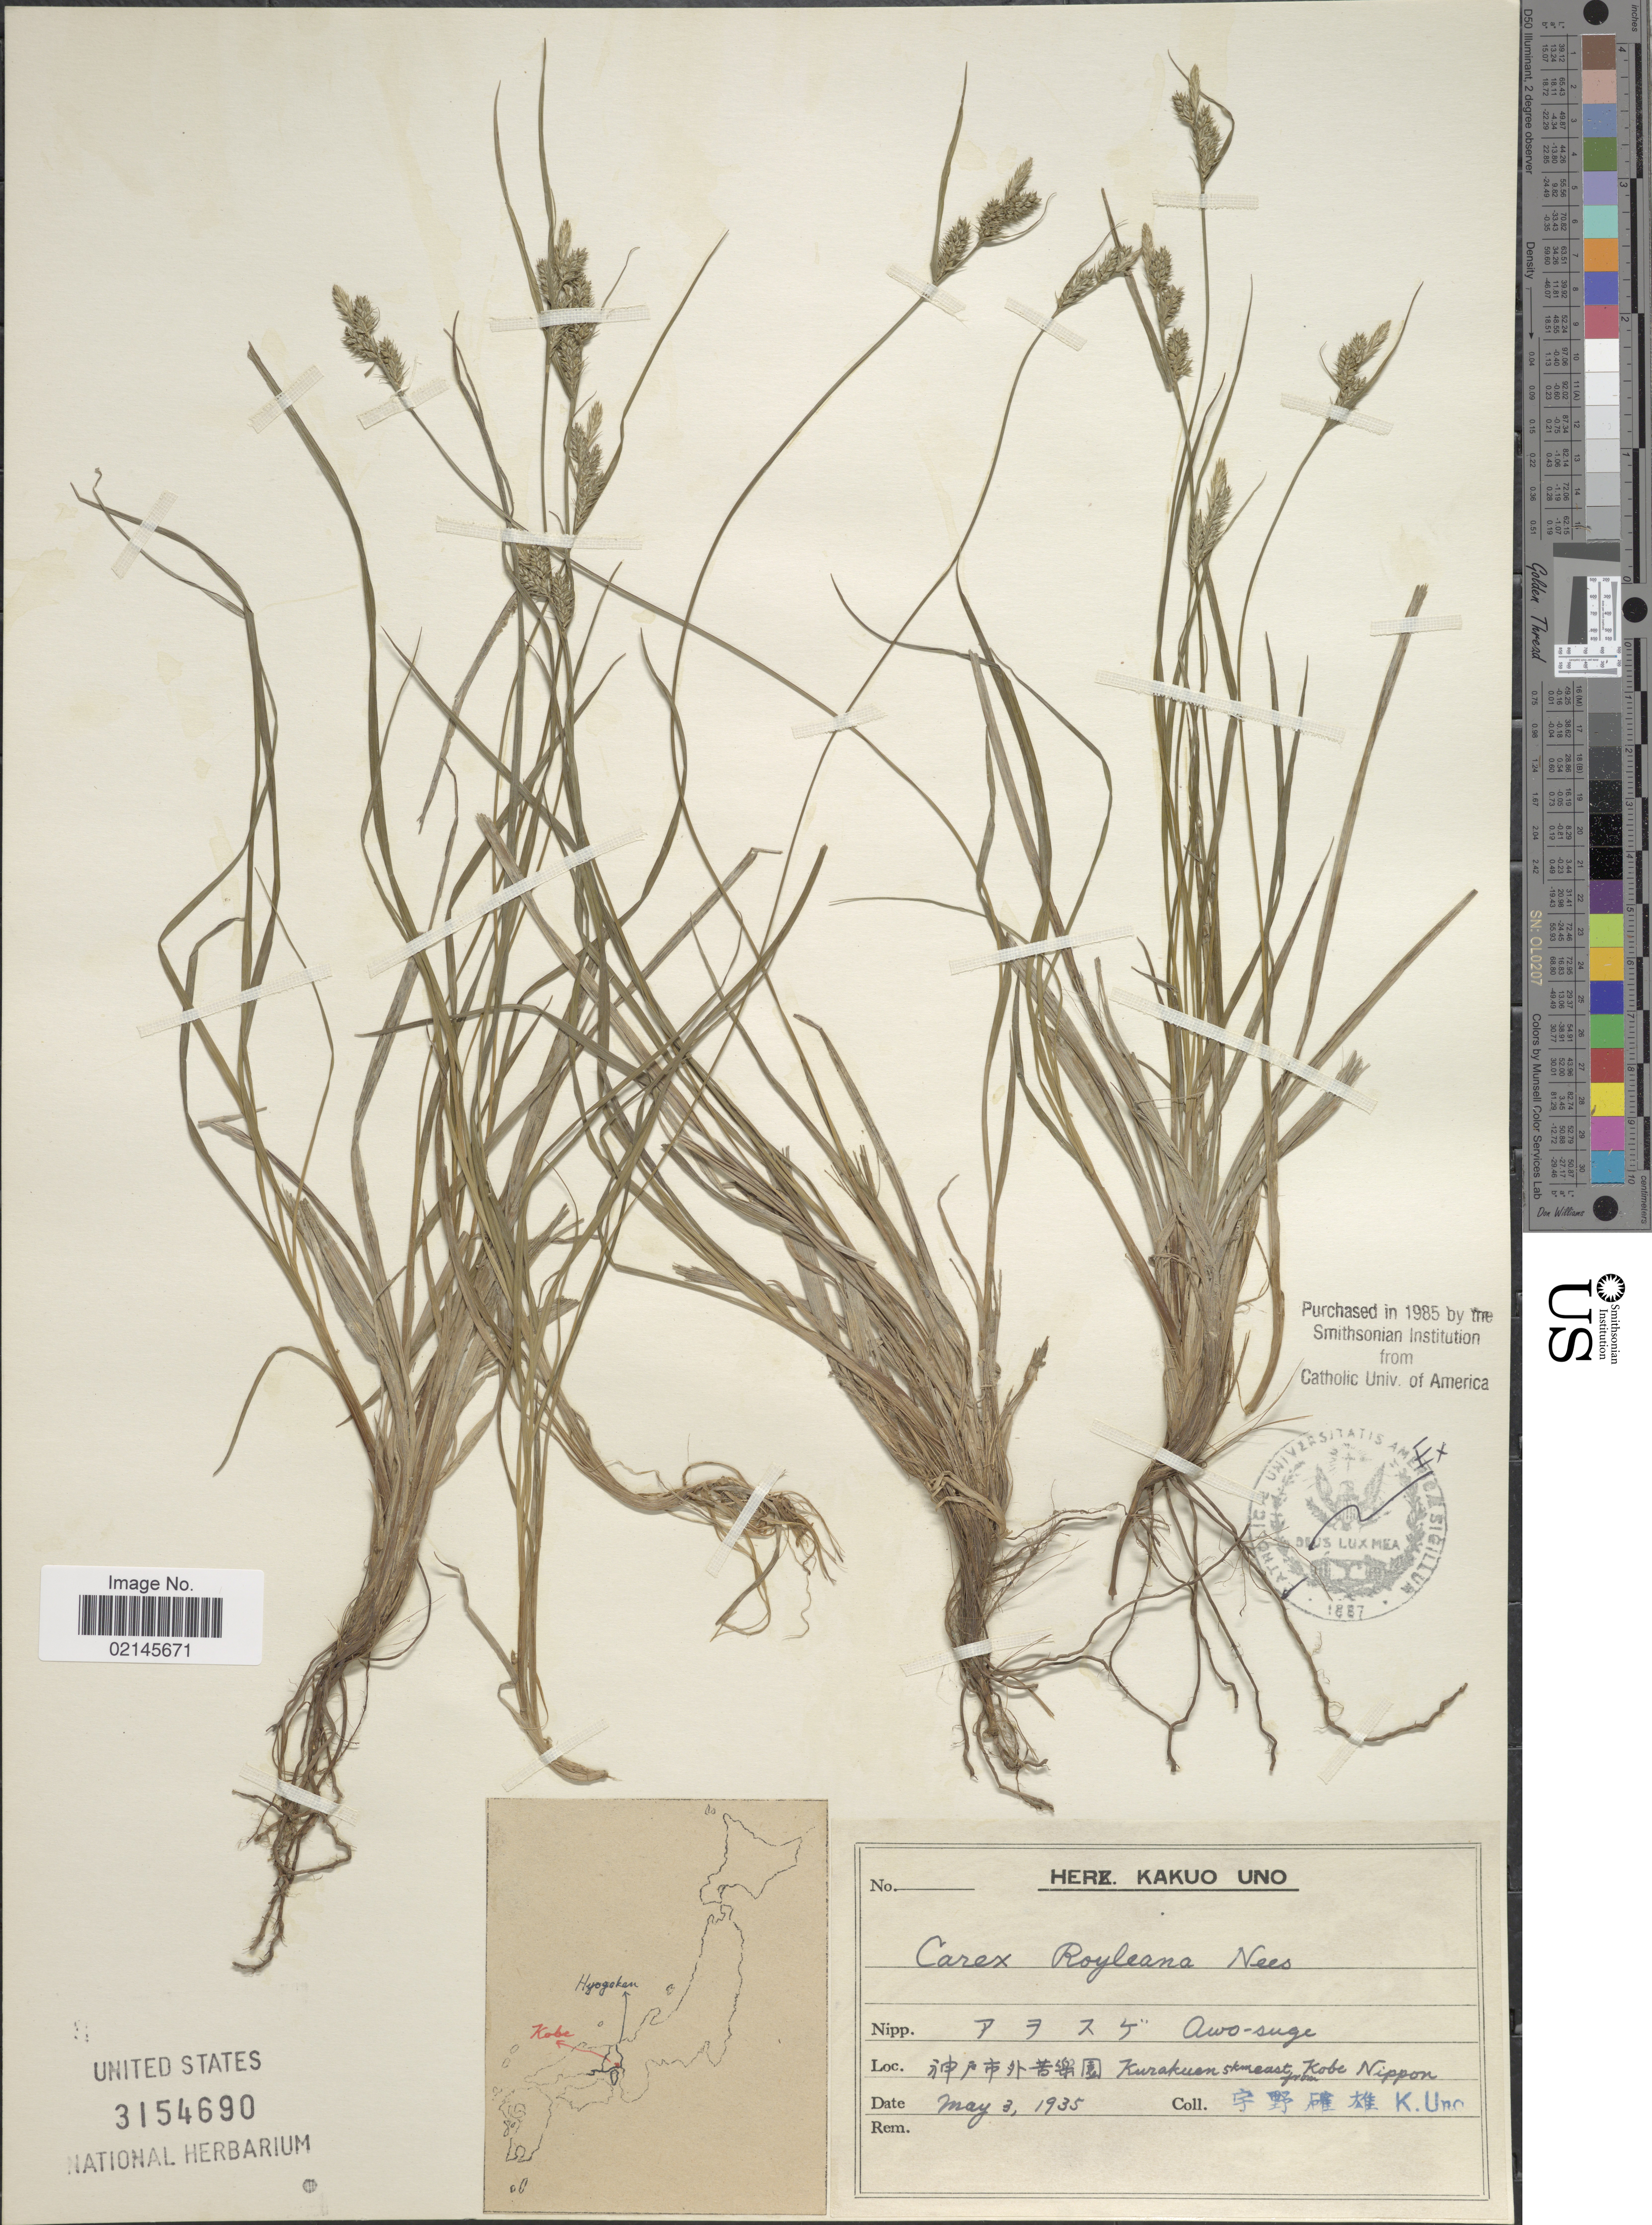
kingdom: Plantae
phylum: Tracheophyta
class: Liliopsida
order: Poales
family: Cyperaceae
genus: Carex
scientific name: Carex breviculmis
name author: R. Br.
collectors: K. Uno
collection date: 1935-05-03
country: Japan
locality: Kurakuen, 5 km east from Kobe, Nippon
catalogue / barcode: US 3154690